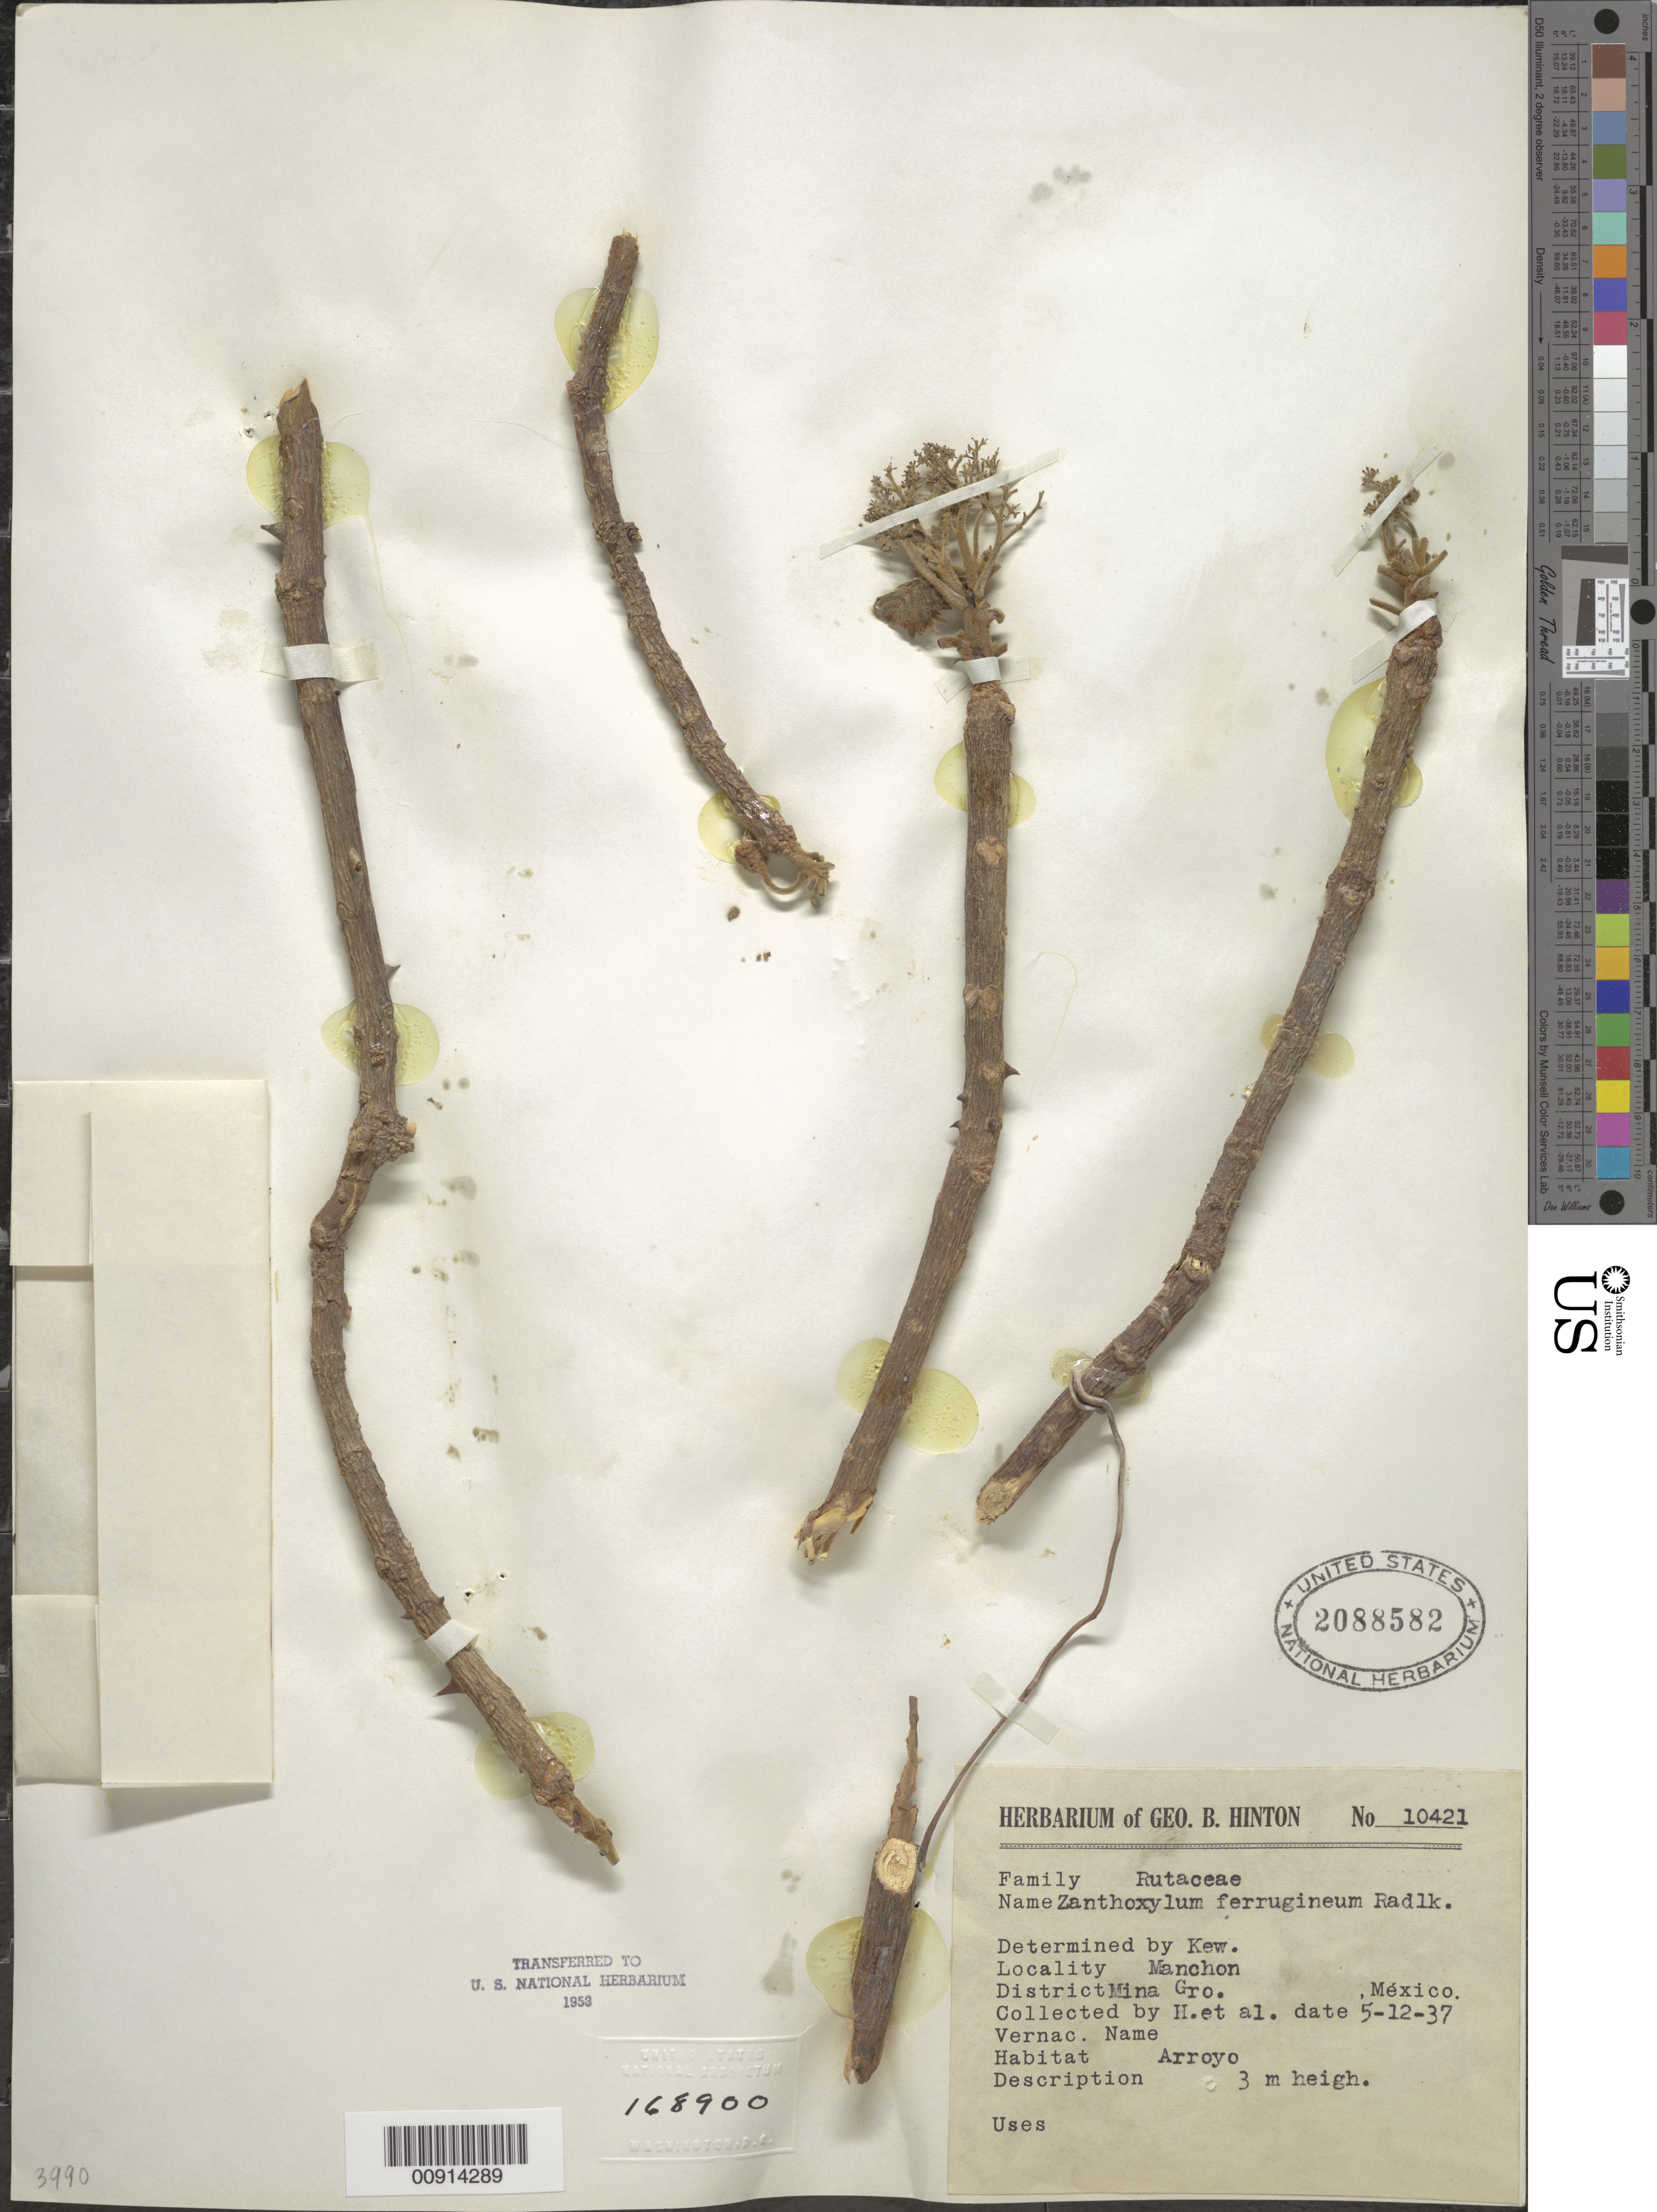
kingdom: Plantae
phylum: Tracheophyta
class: Magnoliopsida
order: Sapindales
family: Rutaceae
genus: Zanthoxylum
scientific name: Zanthoxylum ferrugineum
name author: Radlk.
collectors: G. B. Hinton & et al.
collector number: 10421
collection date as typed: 12 May 1937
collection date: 1937-05-12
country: Mexico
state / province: Guerrero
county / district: Mina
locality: Manchon, District Mina, Guerrero.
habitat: Arroyo.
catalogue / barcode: US 2088582